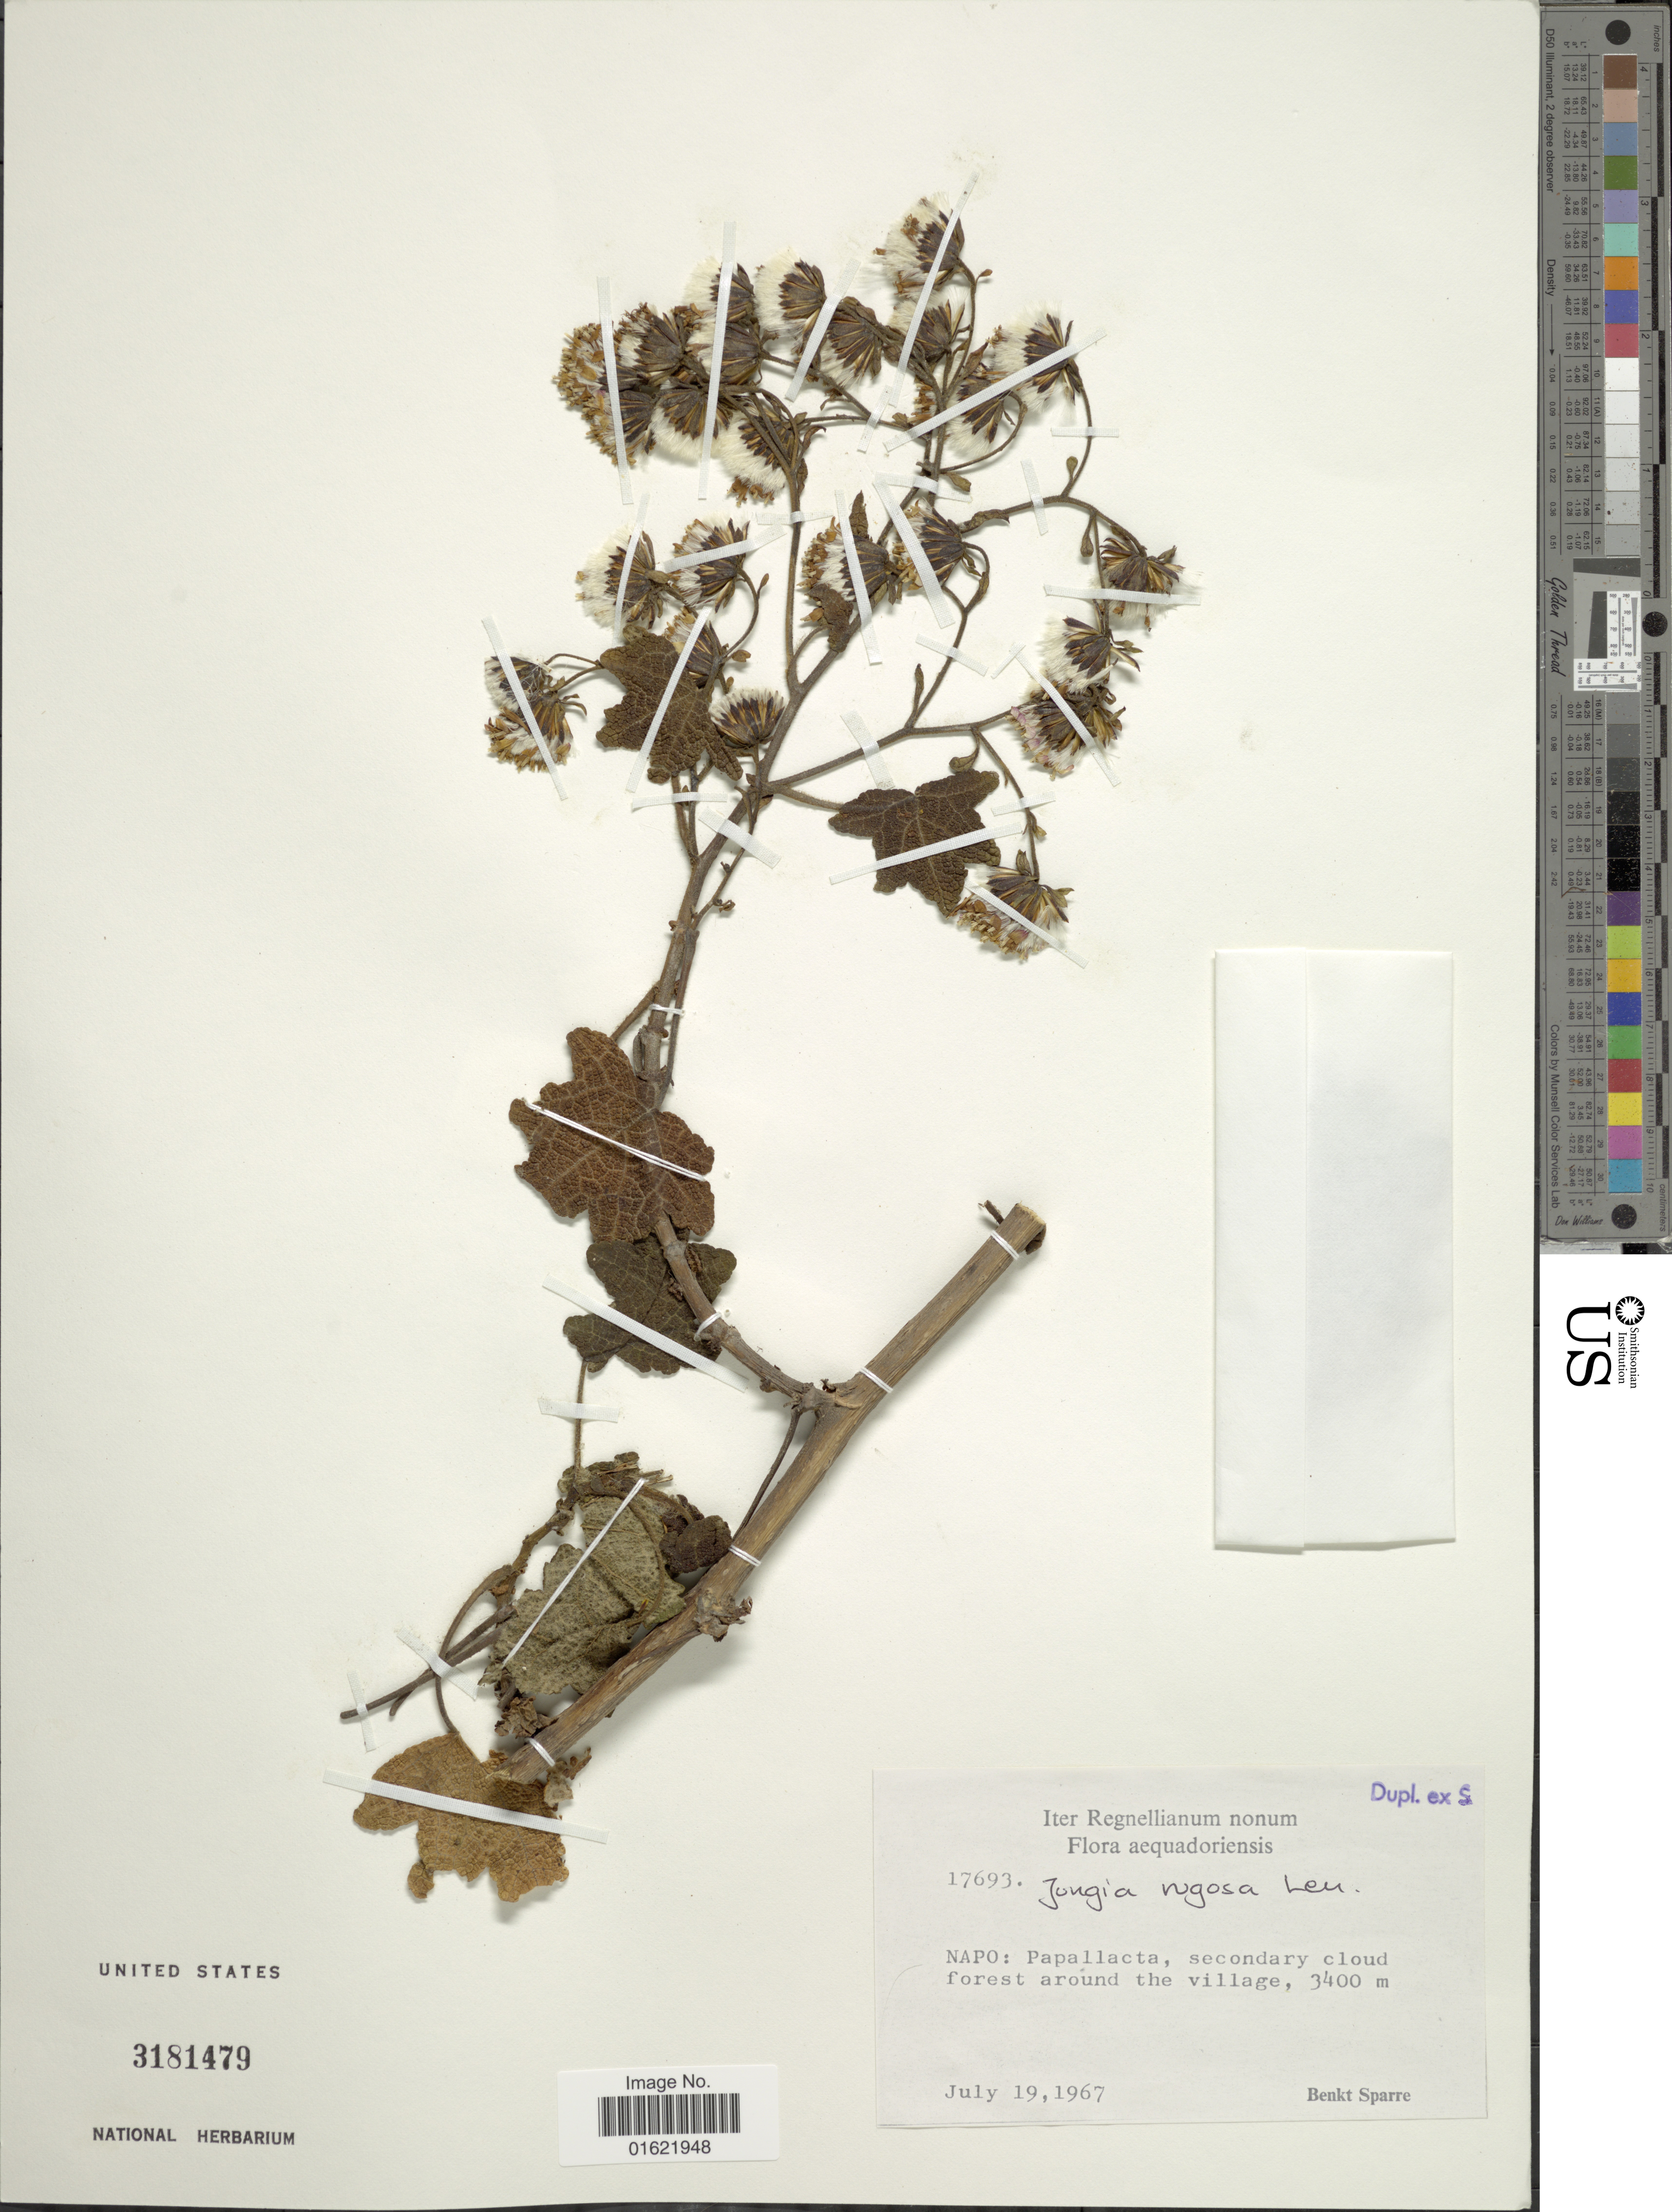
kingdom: Plantae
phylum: Tracheophyta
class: Magnoliopsida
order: Asterales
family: Asteraceae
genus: Jungia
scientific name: Jungia rugosa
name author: Less.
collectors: B. Sparre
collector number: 17693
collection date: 1967-07-19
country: Ecuador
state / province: Napo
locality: Papallacta, secondry cloud forest around the village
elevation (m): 3400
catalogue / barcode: US 3181479